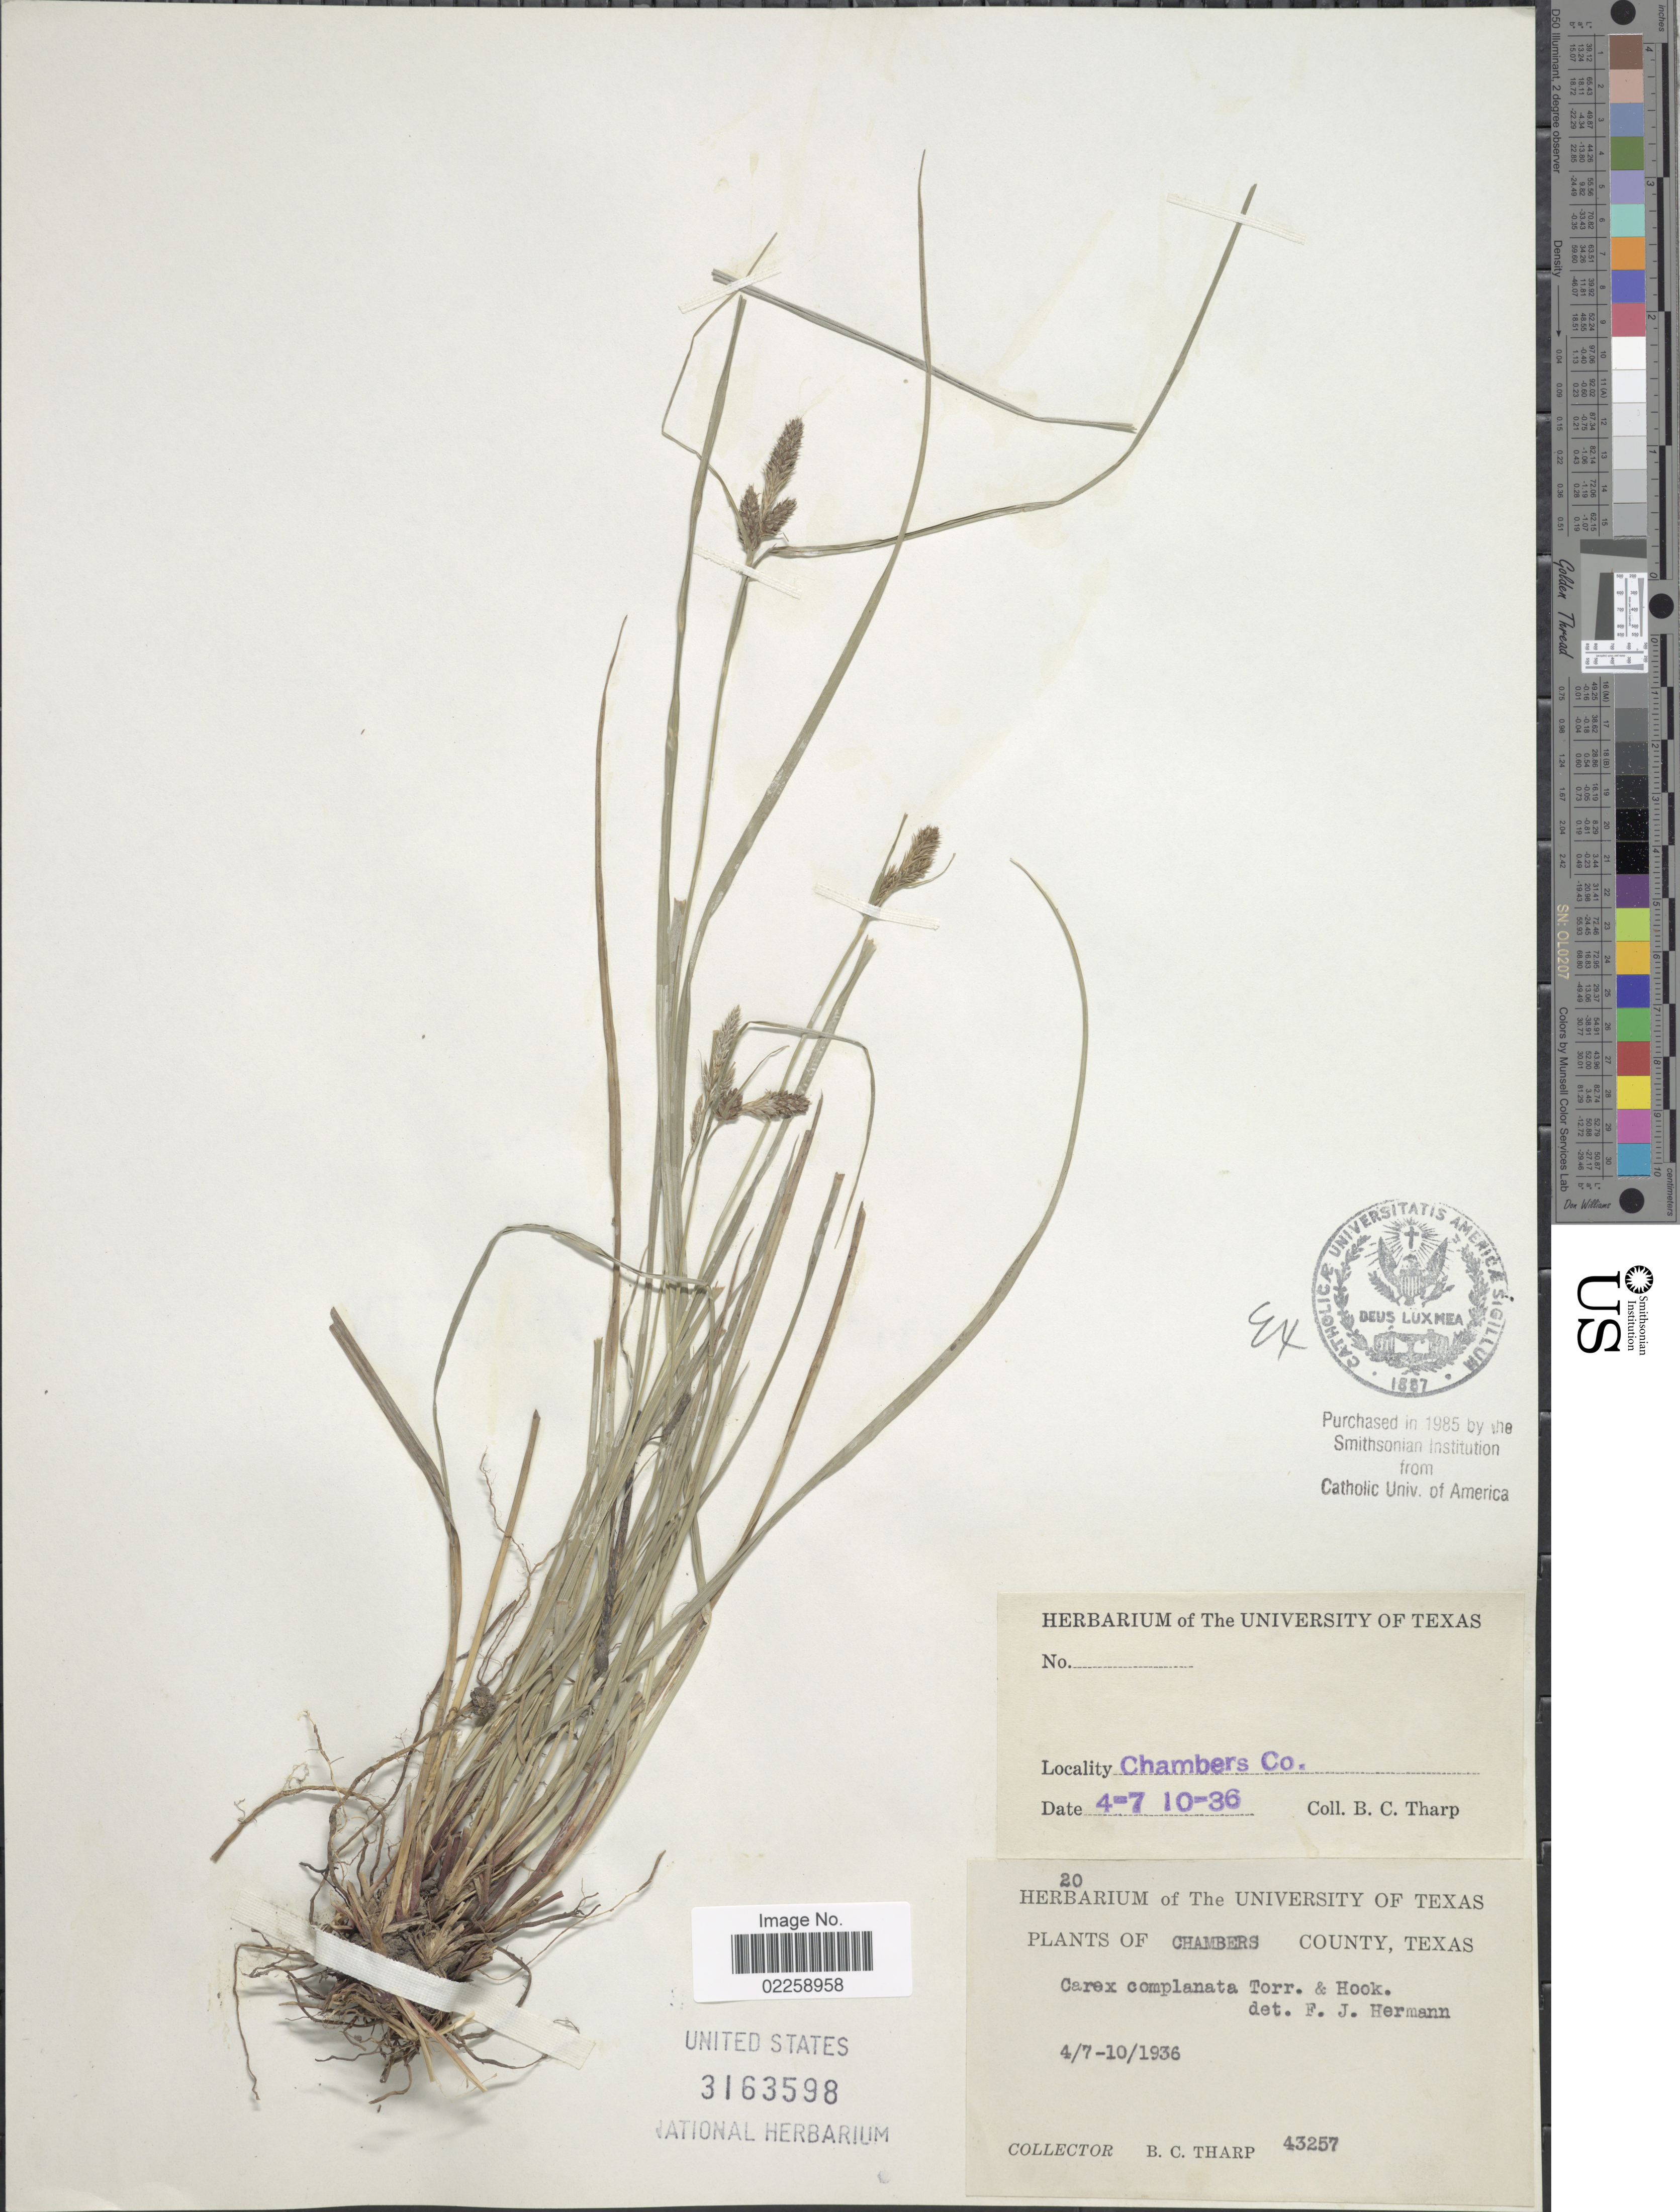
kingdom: Plantae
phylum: Tracheophyta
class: Liliopsida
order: Poales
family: Cyperaceae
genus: Carex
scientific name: Carex complanata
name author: Torr. & Hook.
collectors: B. C. Tharp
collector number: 43257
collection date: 1936-04-07/1936-04-10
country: United States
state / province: Texas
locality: Chambers County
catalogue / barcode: US 3163598